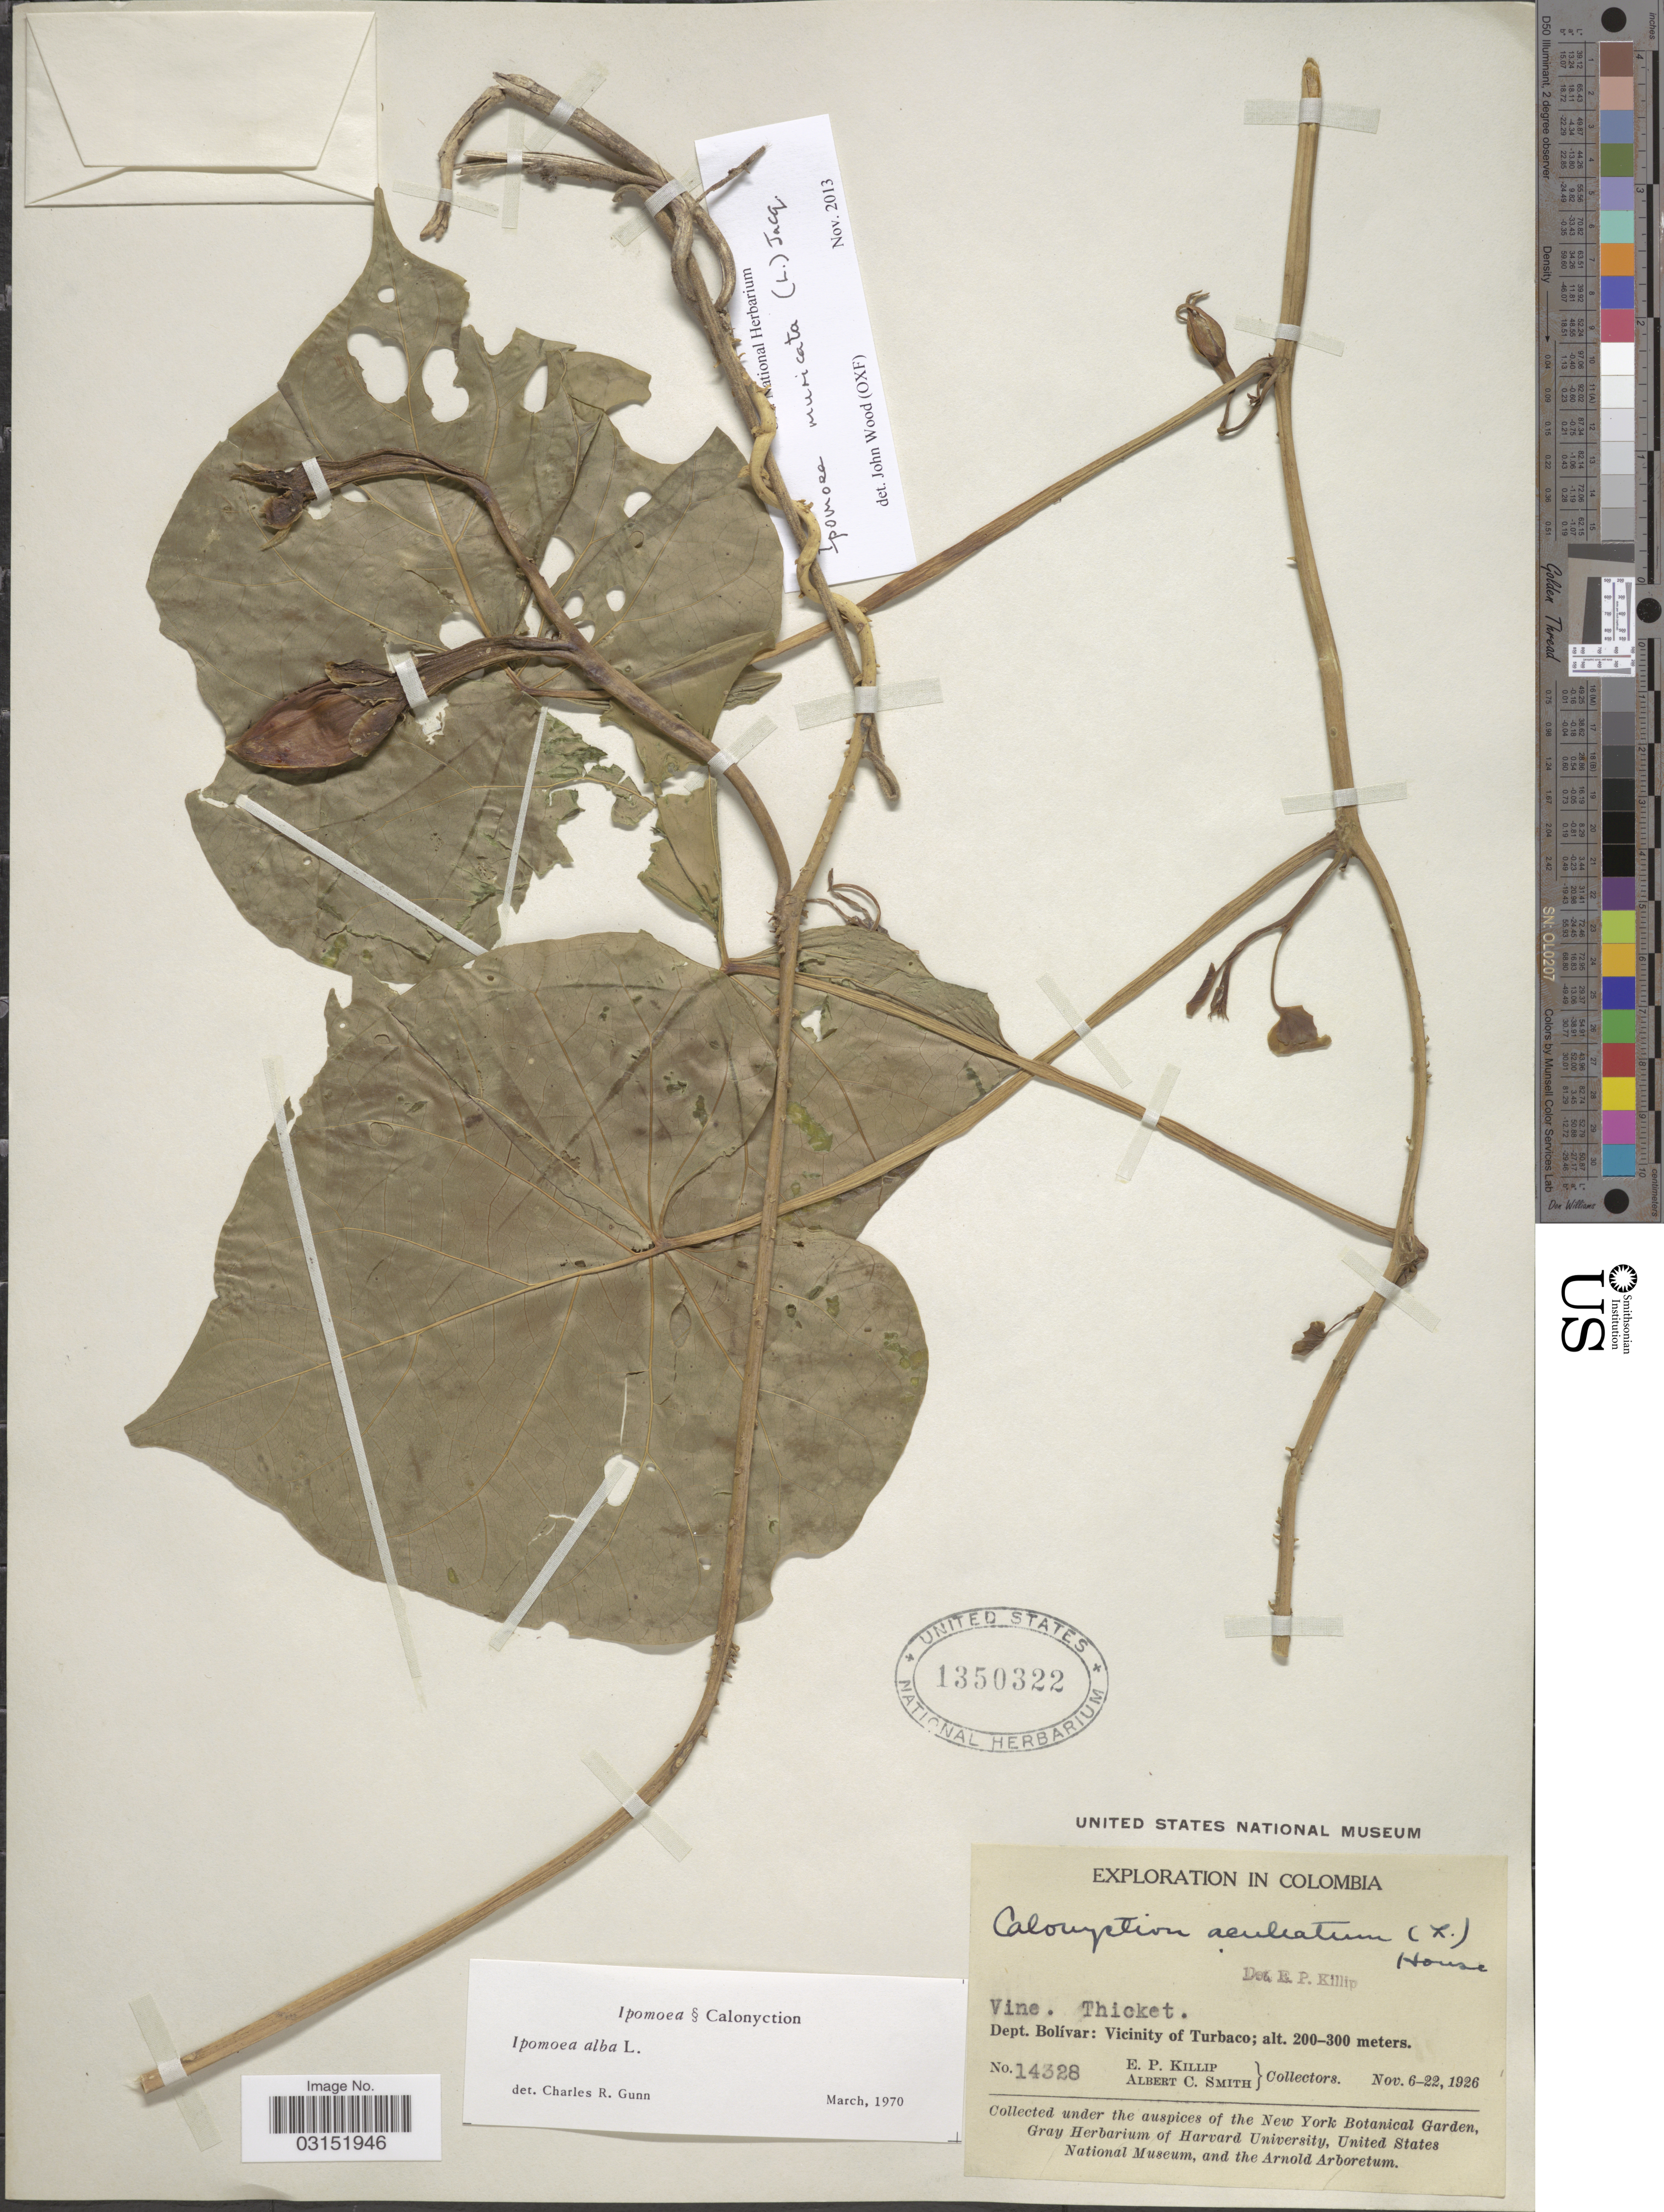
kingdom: Plantae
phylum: Tracheophyta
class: Magnoliopsida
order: Solanales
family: Convolvulaceae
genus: Ipomoea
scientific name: Ipomoea alba L.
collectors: E. P. Killip & A. C. Smith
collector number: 14328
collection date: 1926-11-06/1926-11-22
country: Colombia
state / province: Bolívar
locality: Dept. Bolívar: Vicinity of Turbaco.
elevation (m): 200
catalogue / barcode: US 1350322